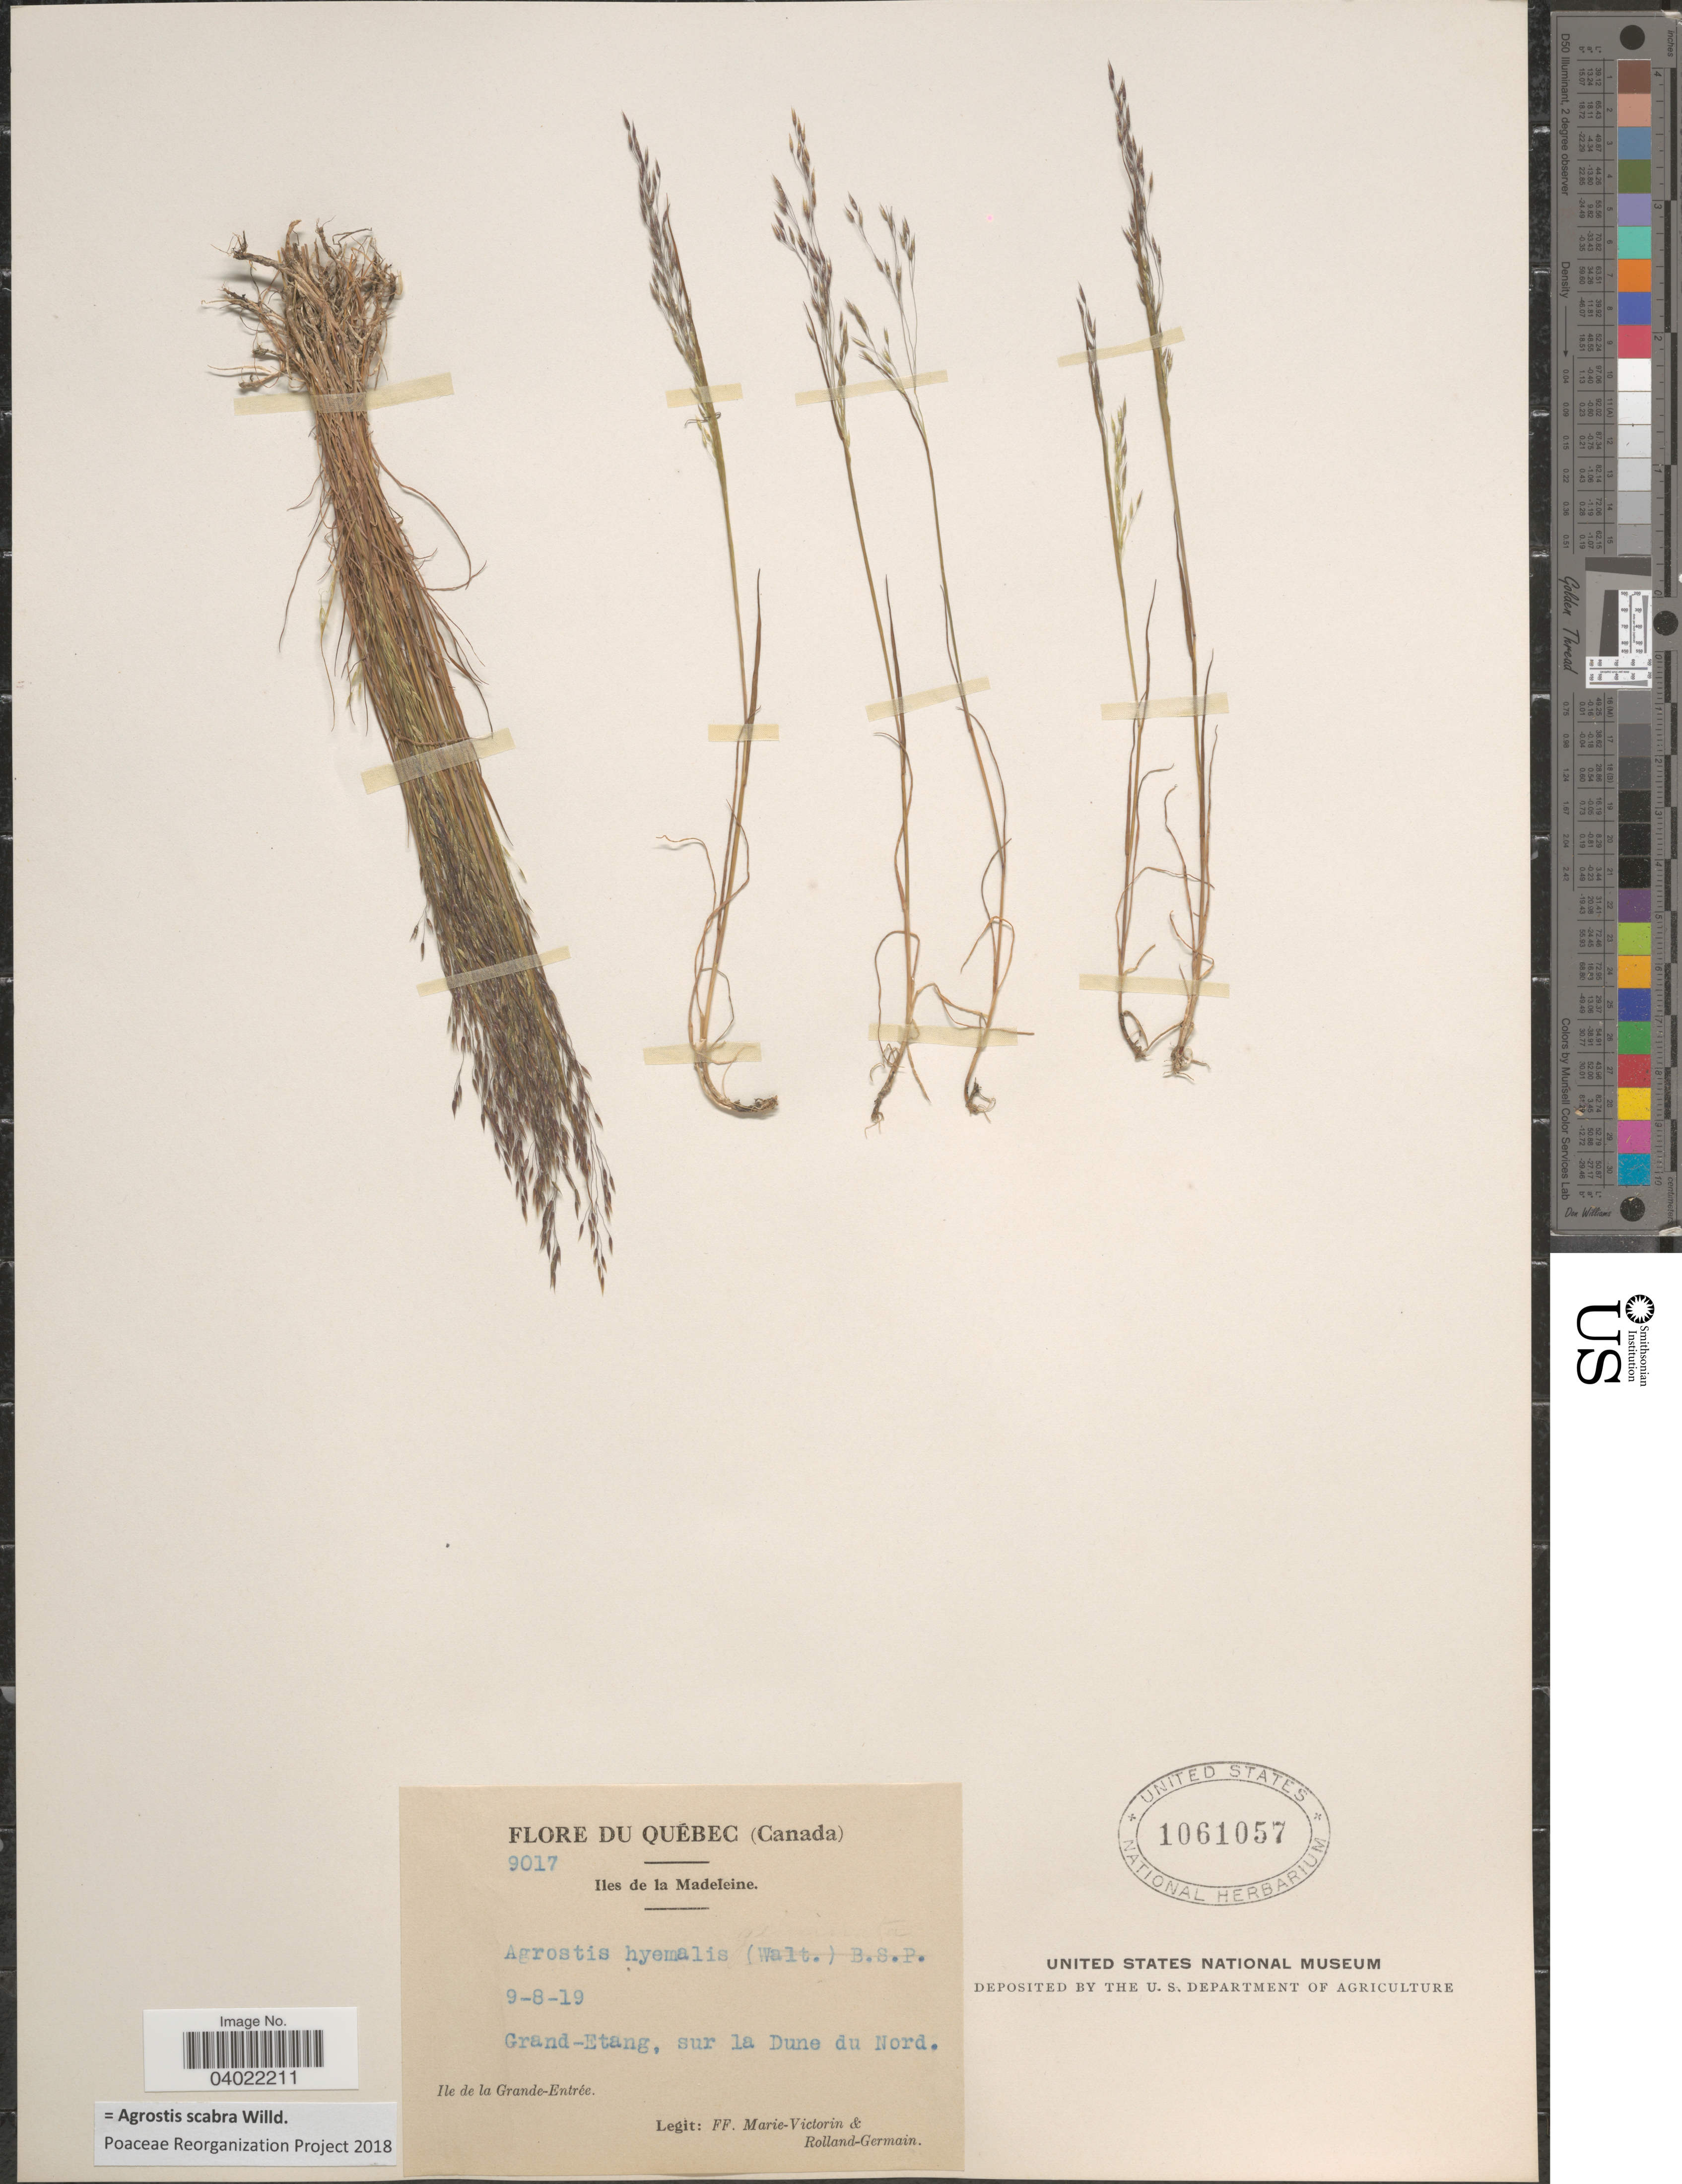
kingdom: Plantae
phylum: Tracheophyta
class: Liliopsida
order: Poales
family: Poaceae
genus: Agrostis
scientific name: Agrostis scabra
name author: Willd.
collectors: F. Marie-Victorin & Rolland-Germain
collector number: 9017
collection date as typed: Transcribed d/m/y: 9/8/19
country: Canada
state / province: Quebec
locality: Iles de la Madeleine. Grand-Etang, sur la Dune du Nord. Ile de la Grande-Entrée.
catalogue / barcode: US 1061057